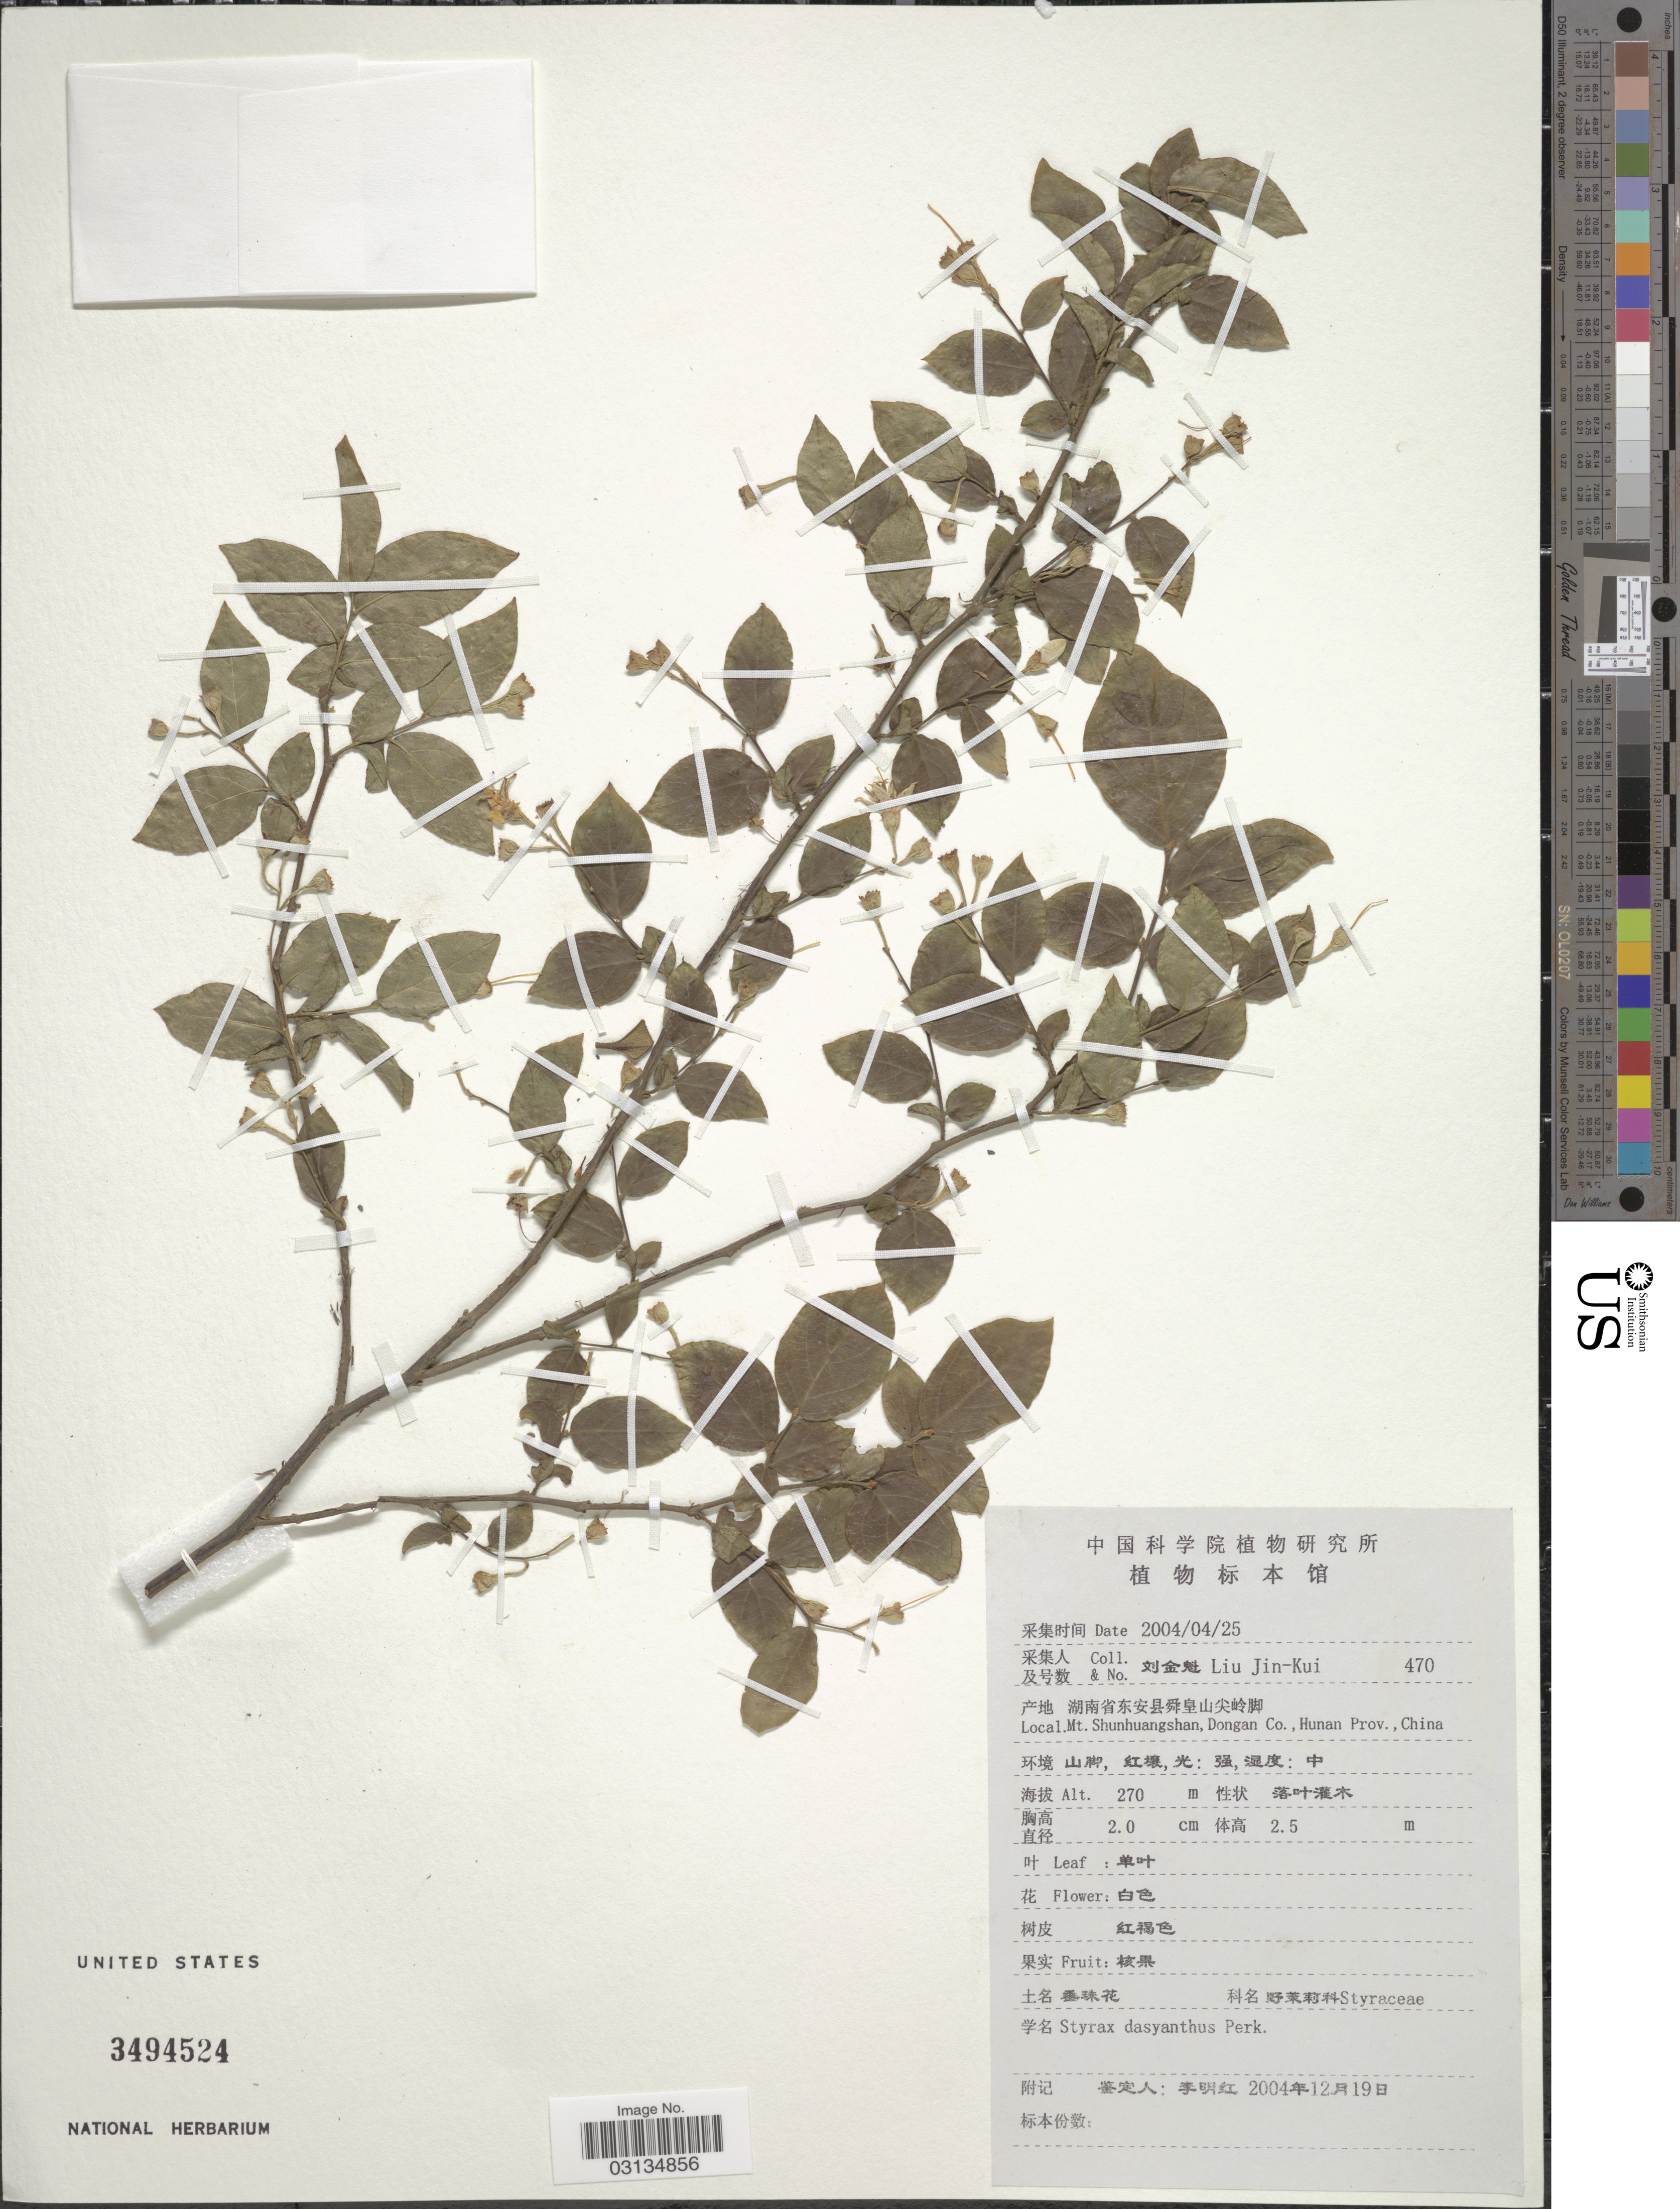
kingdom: Plantae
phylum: Tracheophyta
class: Magnoliopsida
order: Ericales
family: Styracaceae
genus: Styrax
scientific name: Styrax dasyanthus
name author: Perkins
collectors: Liu Jin-Kui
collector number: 470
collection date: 2004-04-25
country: China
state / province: Hunan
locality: Mt. Shunhuangshan, Dongan Co.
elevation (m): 270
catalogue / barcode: US 3494524